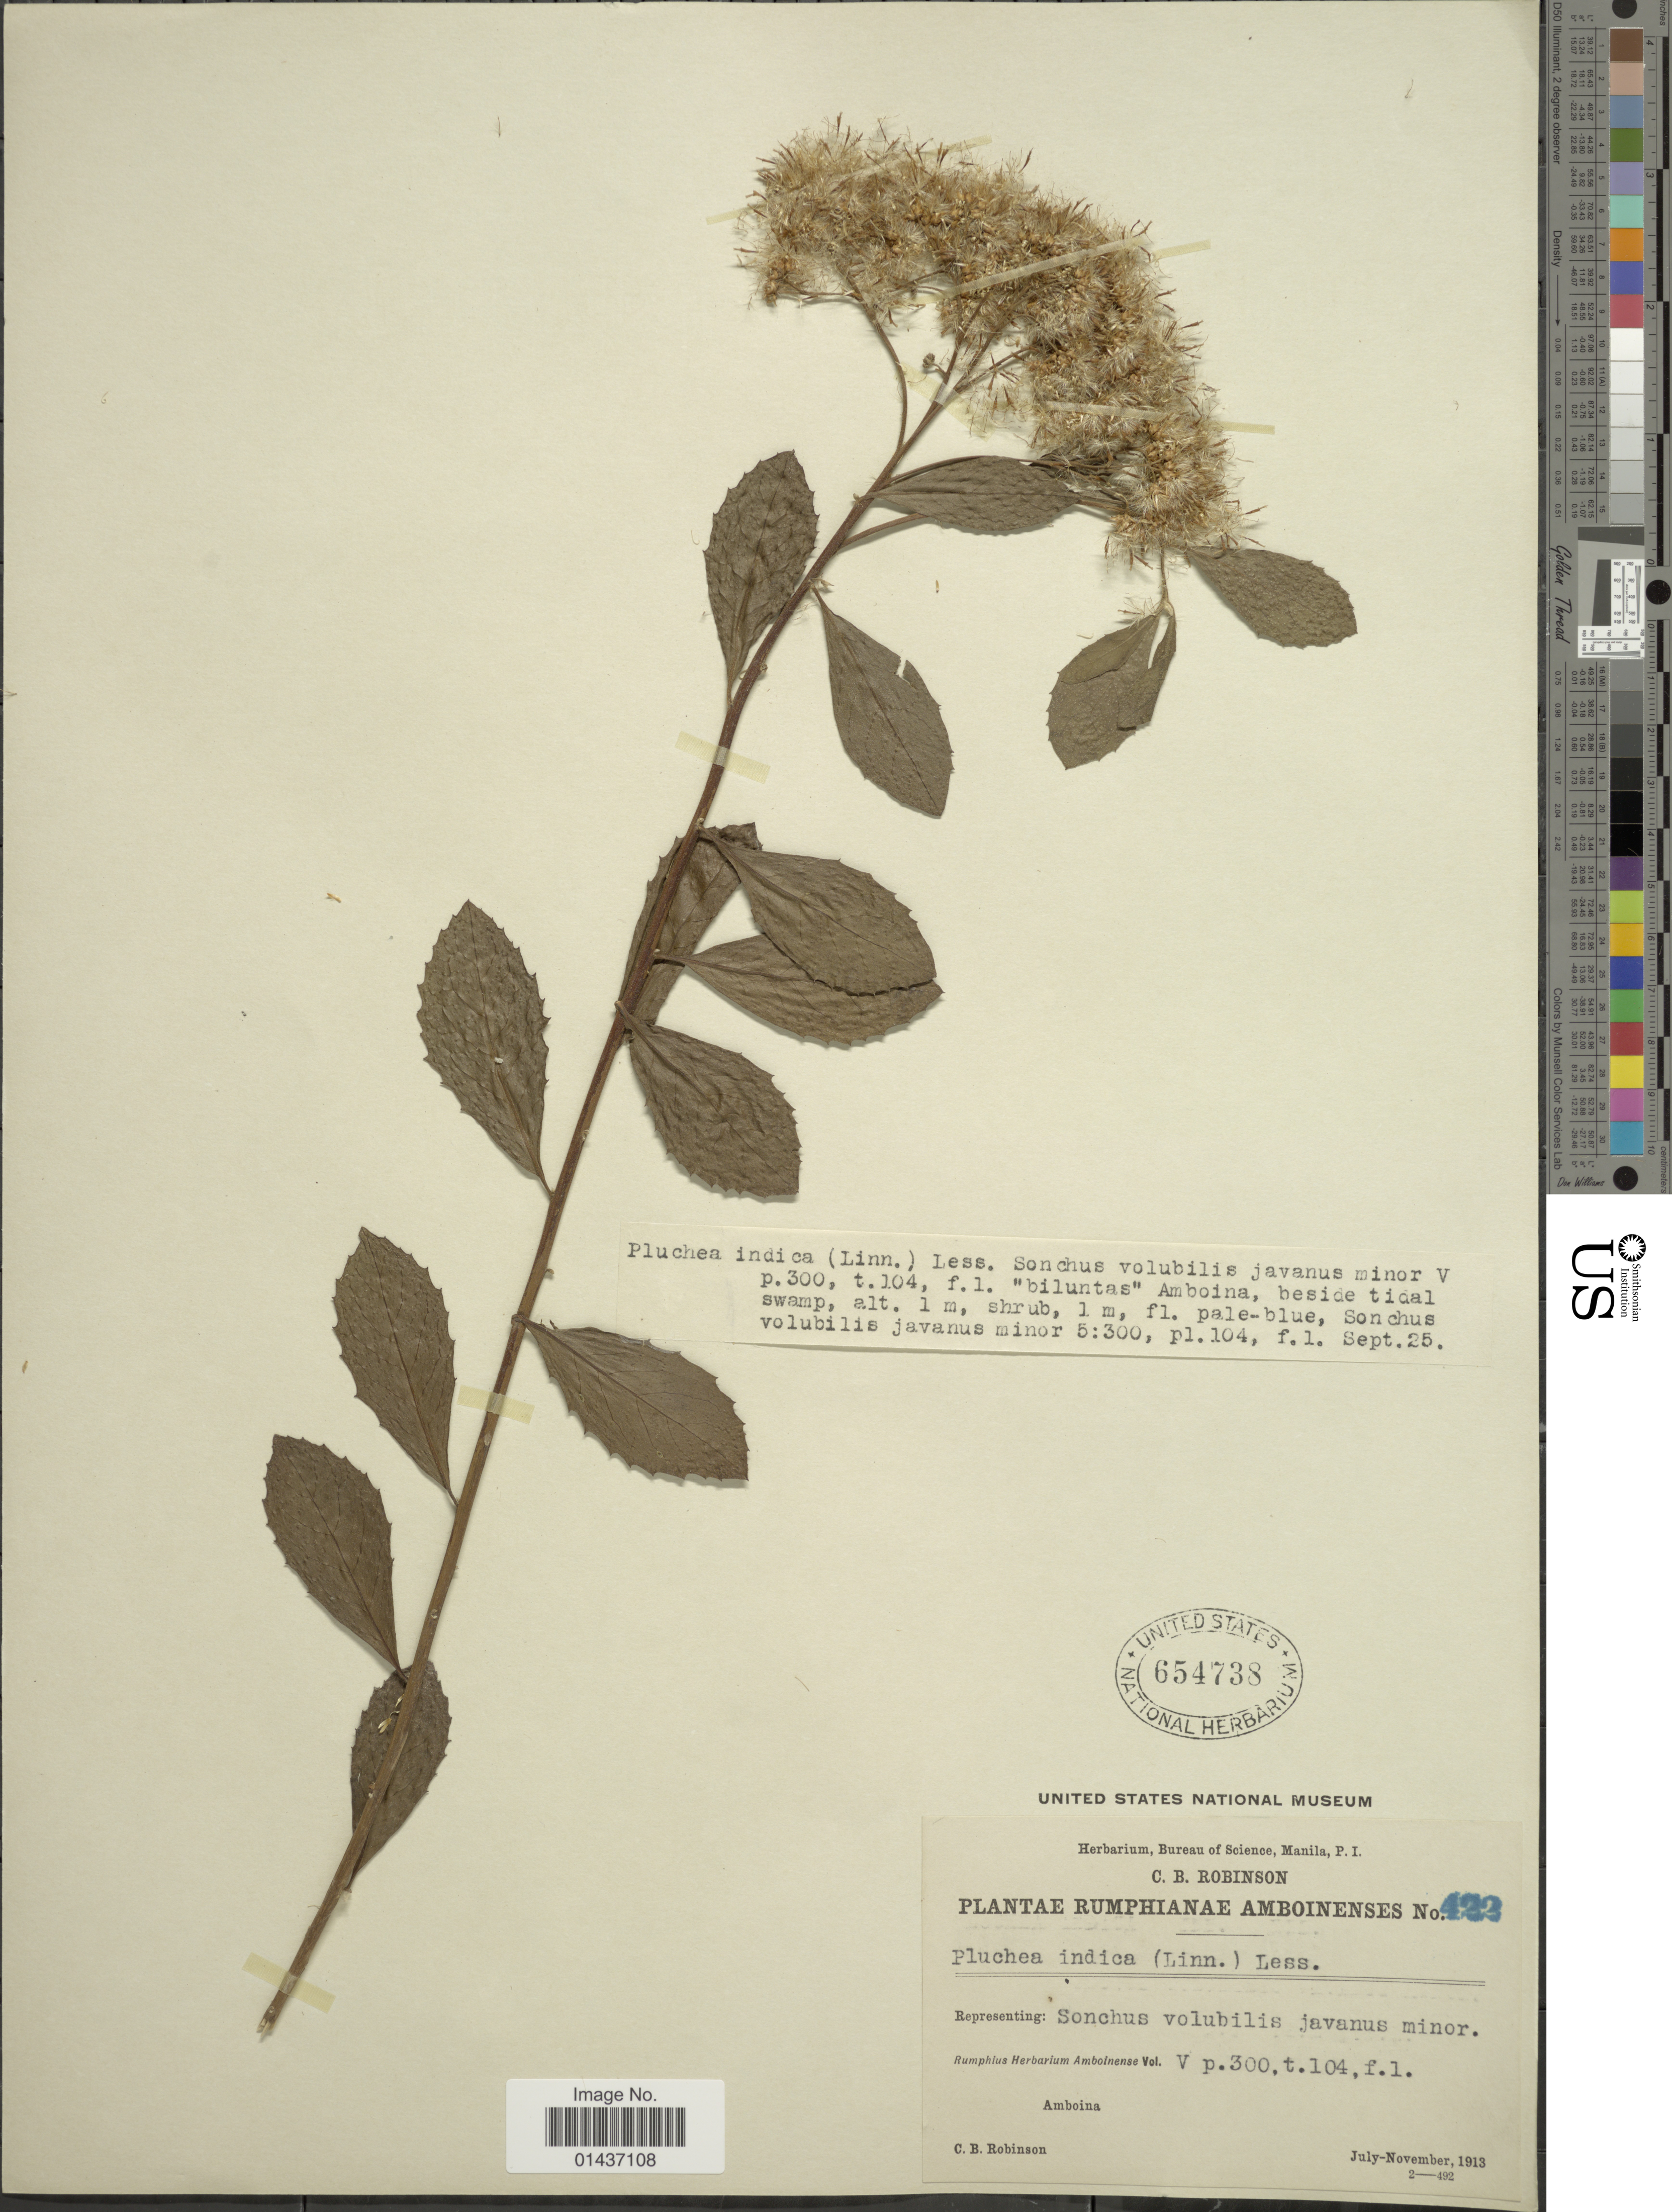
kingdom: Plantae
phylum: Tracheophyta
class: Magnoliopsida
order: Asterales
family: Asteraceae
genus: Pluchea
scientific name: Pluchea indica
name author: (L.) Less.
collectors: C. Robinson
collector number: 422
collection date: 1913-07/1913-11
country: Indonesia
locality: Amboina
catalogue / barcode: US 654738